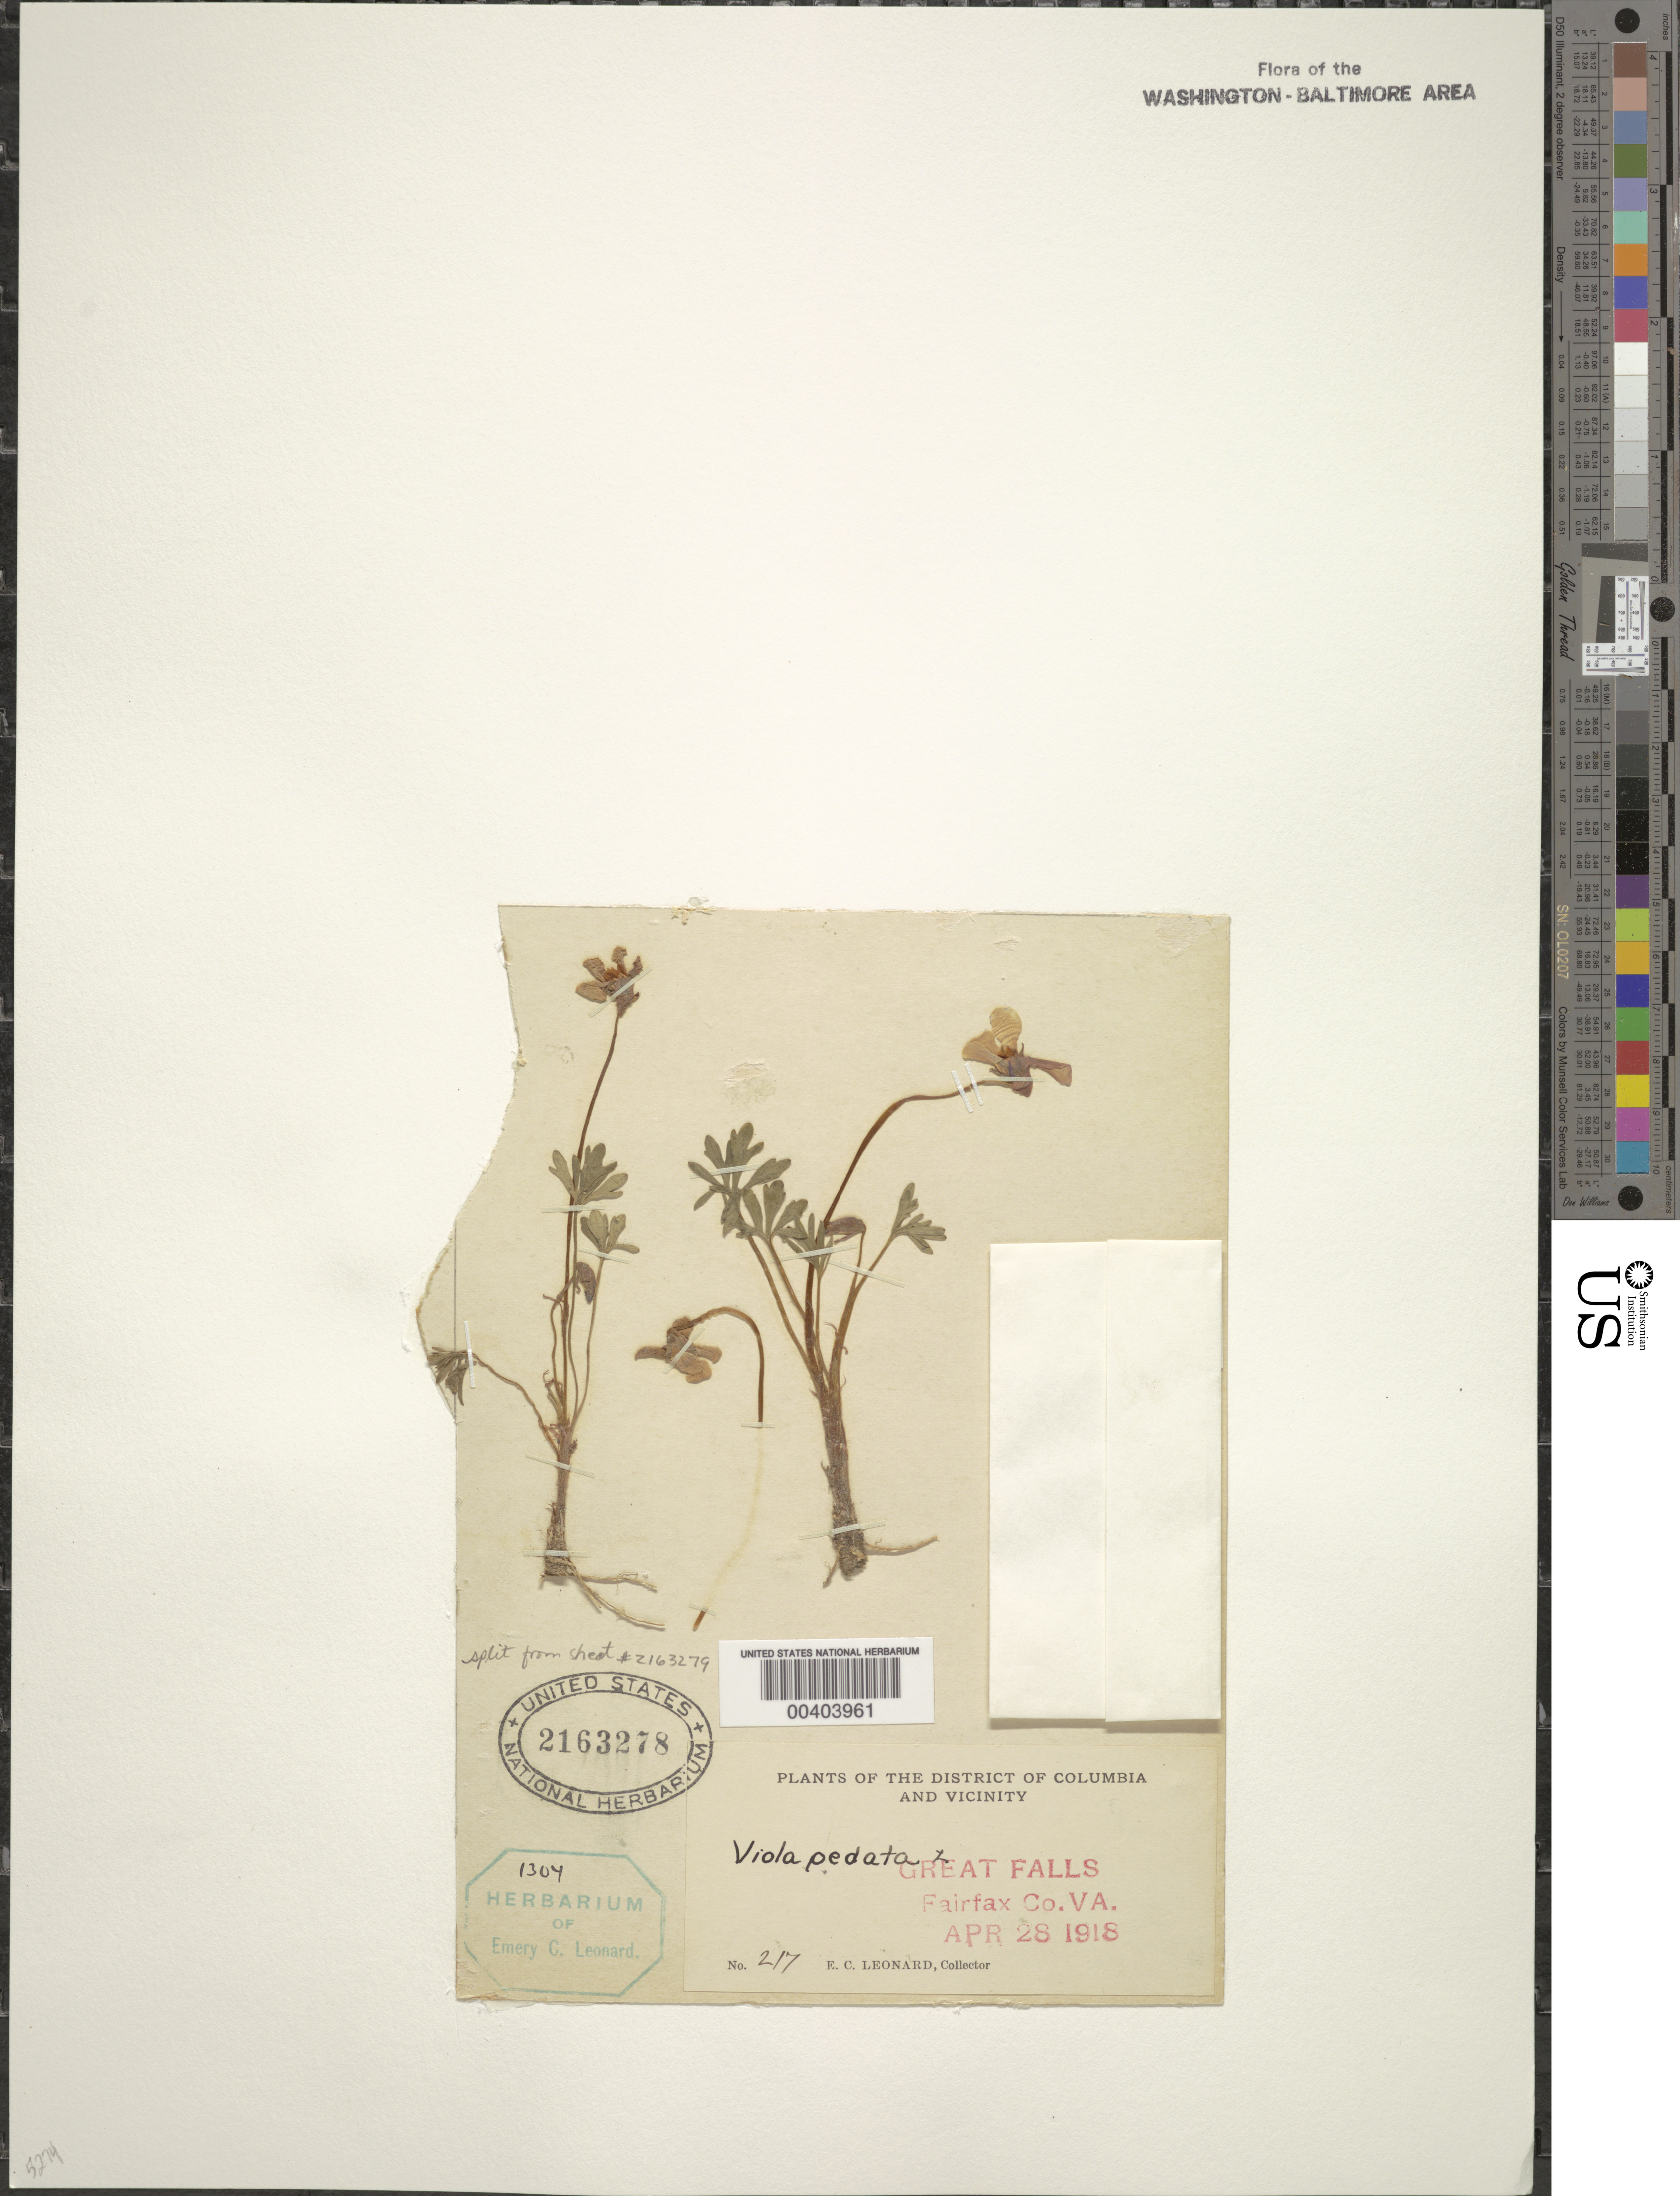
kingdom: Plantae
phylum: Tracheophyta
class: Magnoliopsida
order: Malpighiales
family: Violaceae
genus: Viola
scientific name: Viola pedata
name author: L.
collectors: E. C. Leonard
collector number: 217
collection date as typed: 28 Apr 1918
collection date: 1918-04-28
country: United States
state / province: Virginia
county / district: Fairfax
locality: Great Falls C. and O. Canal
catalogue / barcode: US 2163278